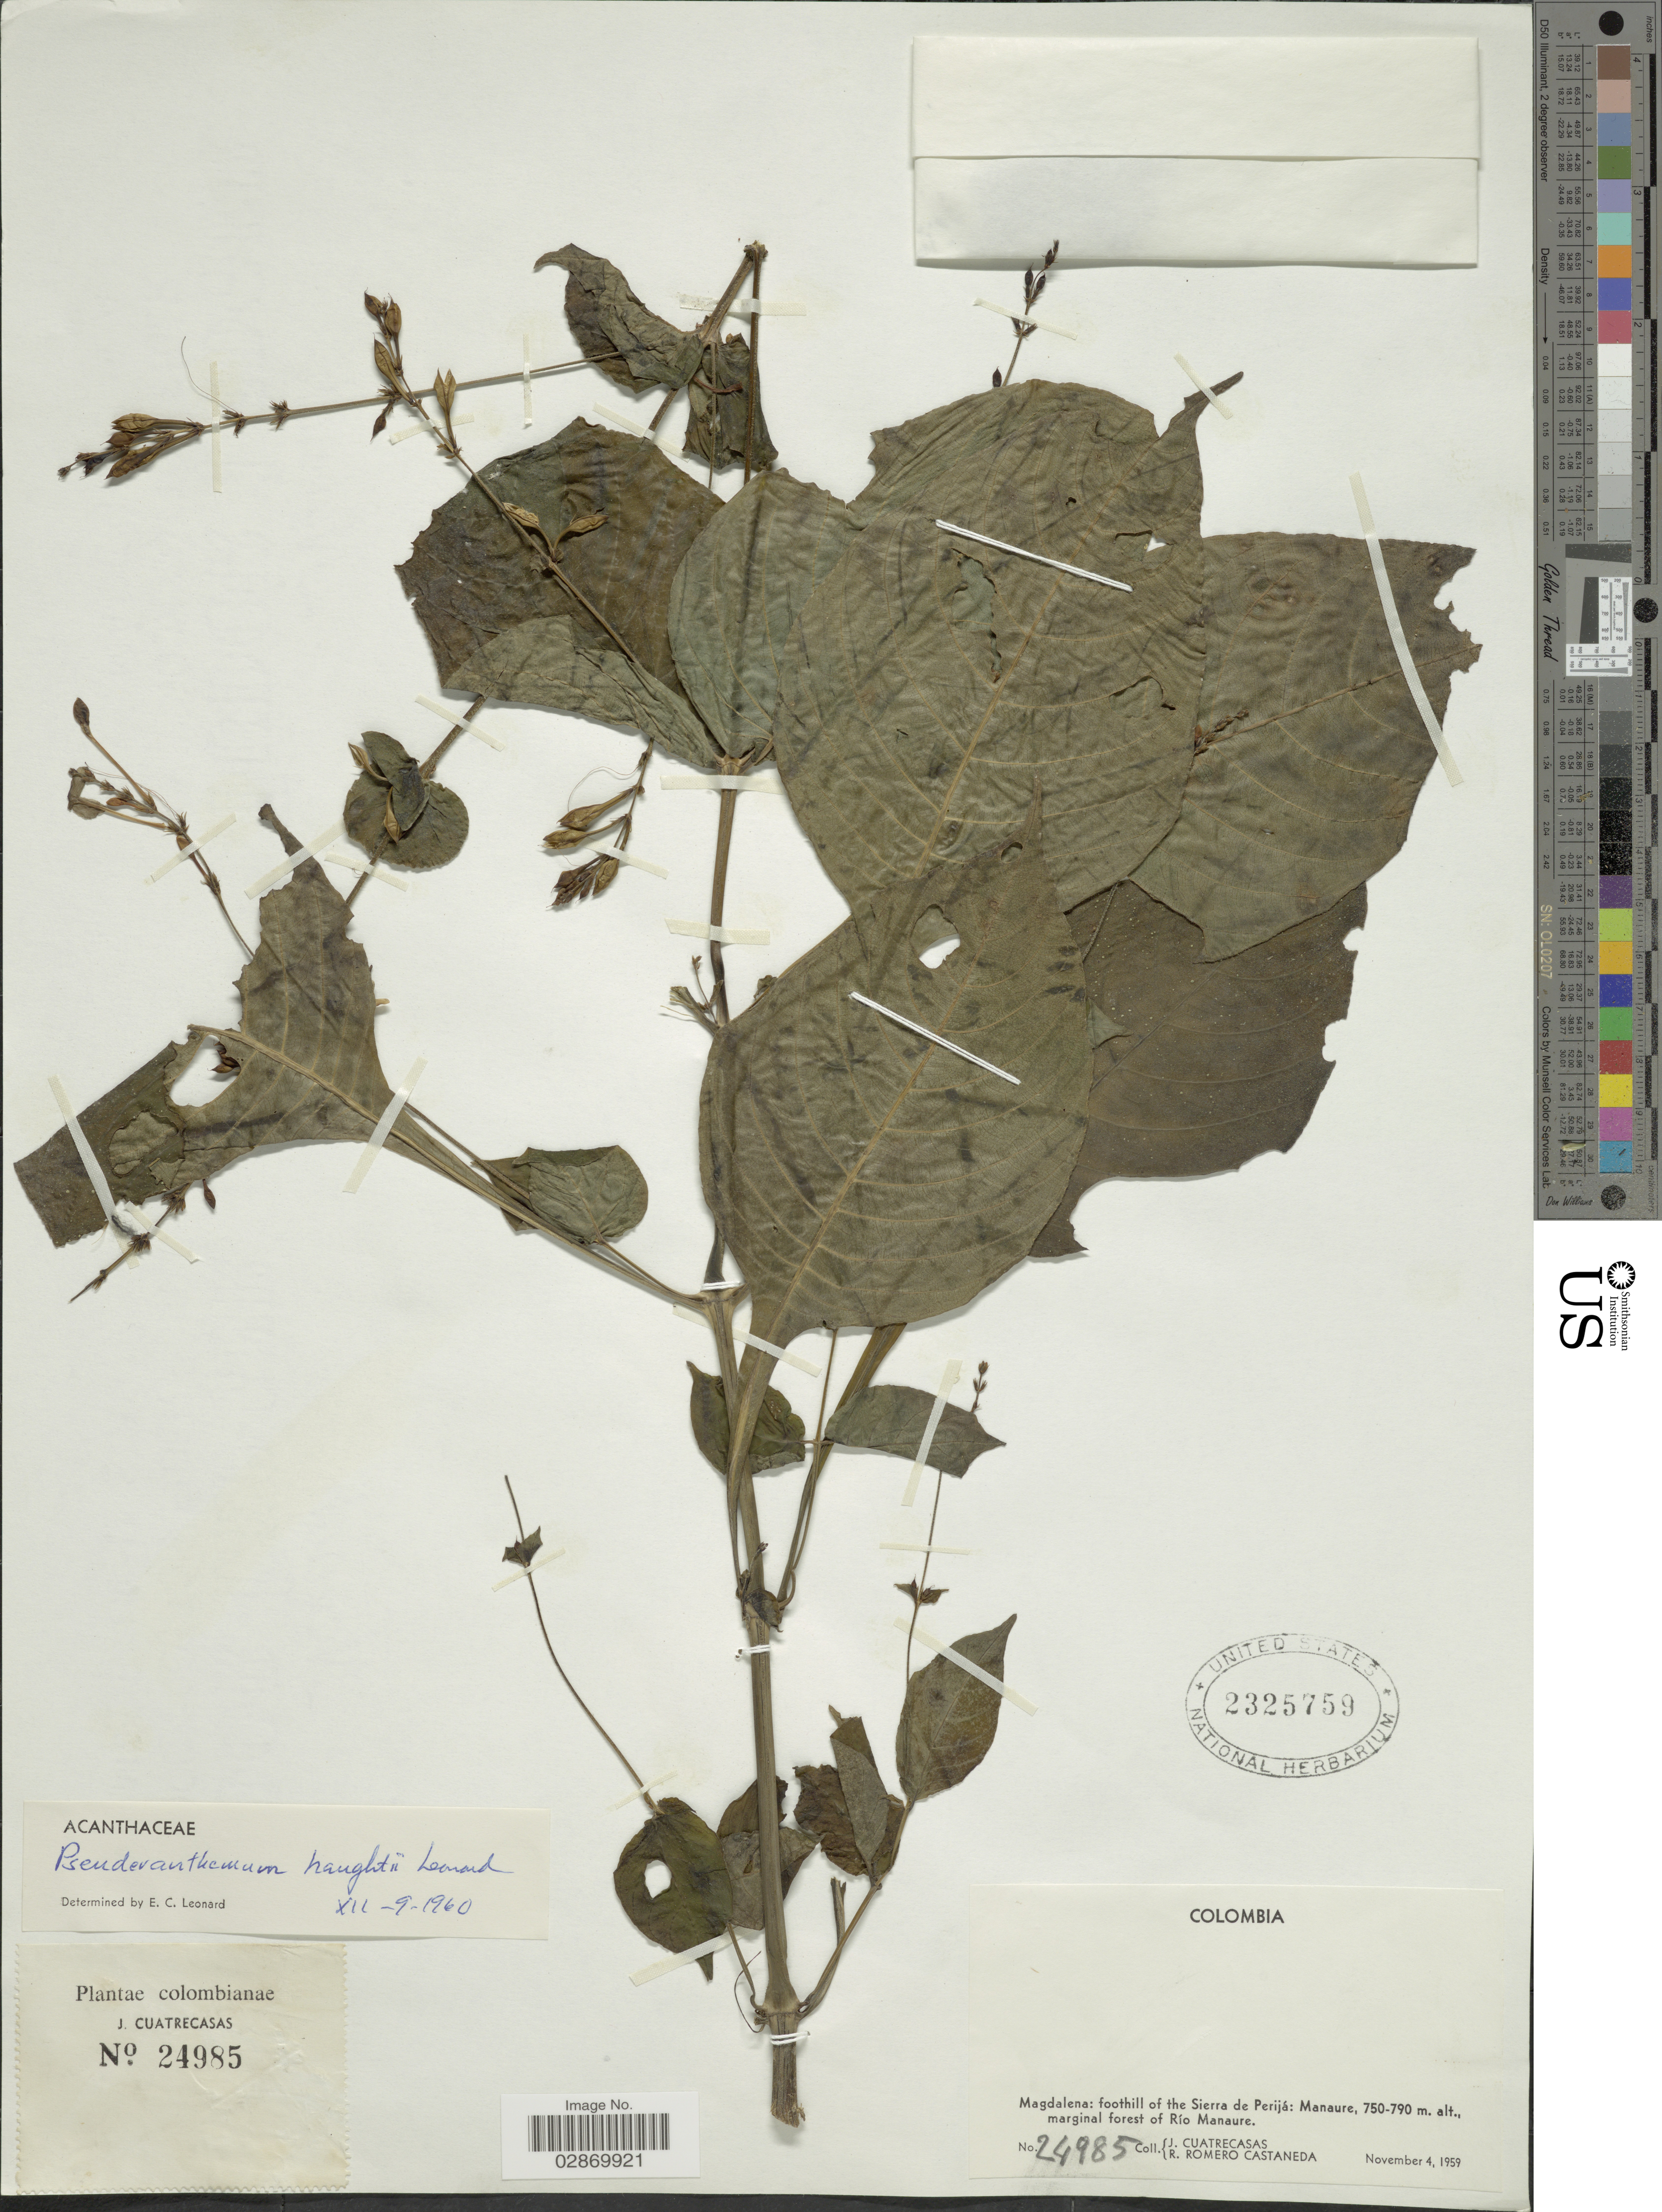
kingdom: Plantae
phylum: Tracheophyta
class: Magnoliopsida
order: Lamiales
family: Acanthaceae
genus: Pseuderanthemum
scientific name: Pseuderanthemum cuspidatum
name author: (Nees) Radlk. ex Lindau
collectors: J. Cuatrecasas & R. Romero Castañeda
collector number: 24985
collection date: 1959-11-04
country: Colombia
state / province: Magdalena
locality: Foothill of the Sierra de Perijá, Manaure, marginal forest of Río Manaure.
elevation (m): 750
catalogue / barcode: US 2325759